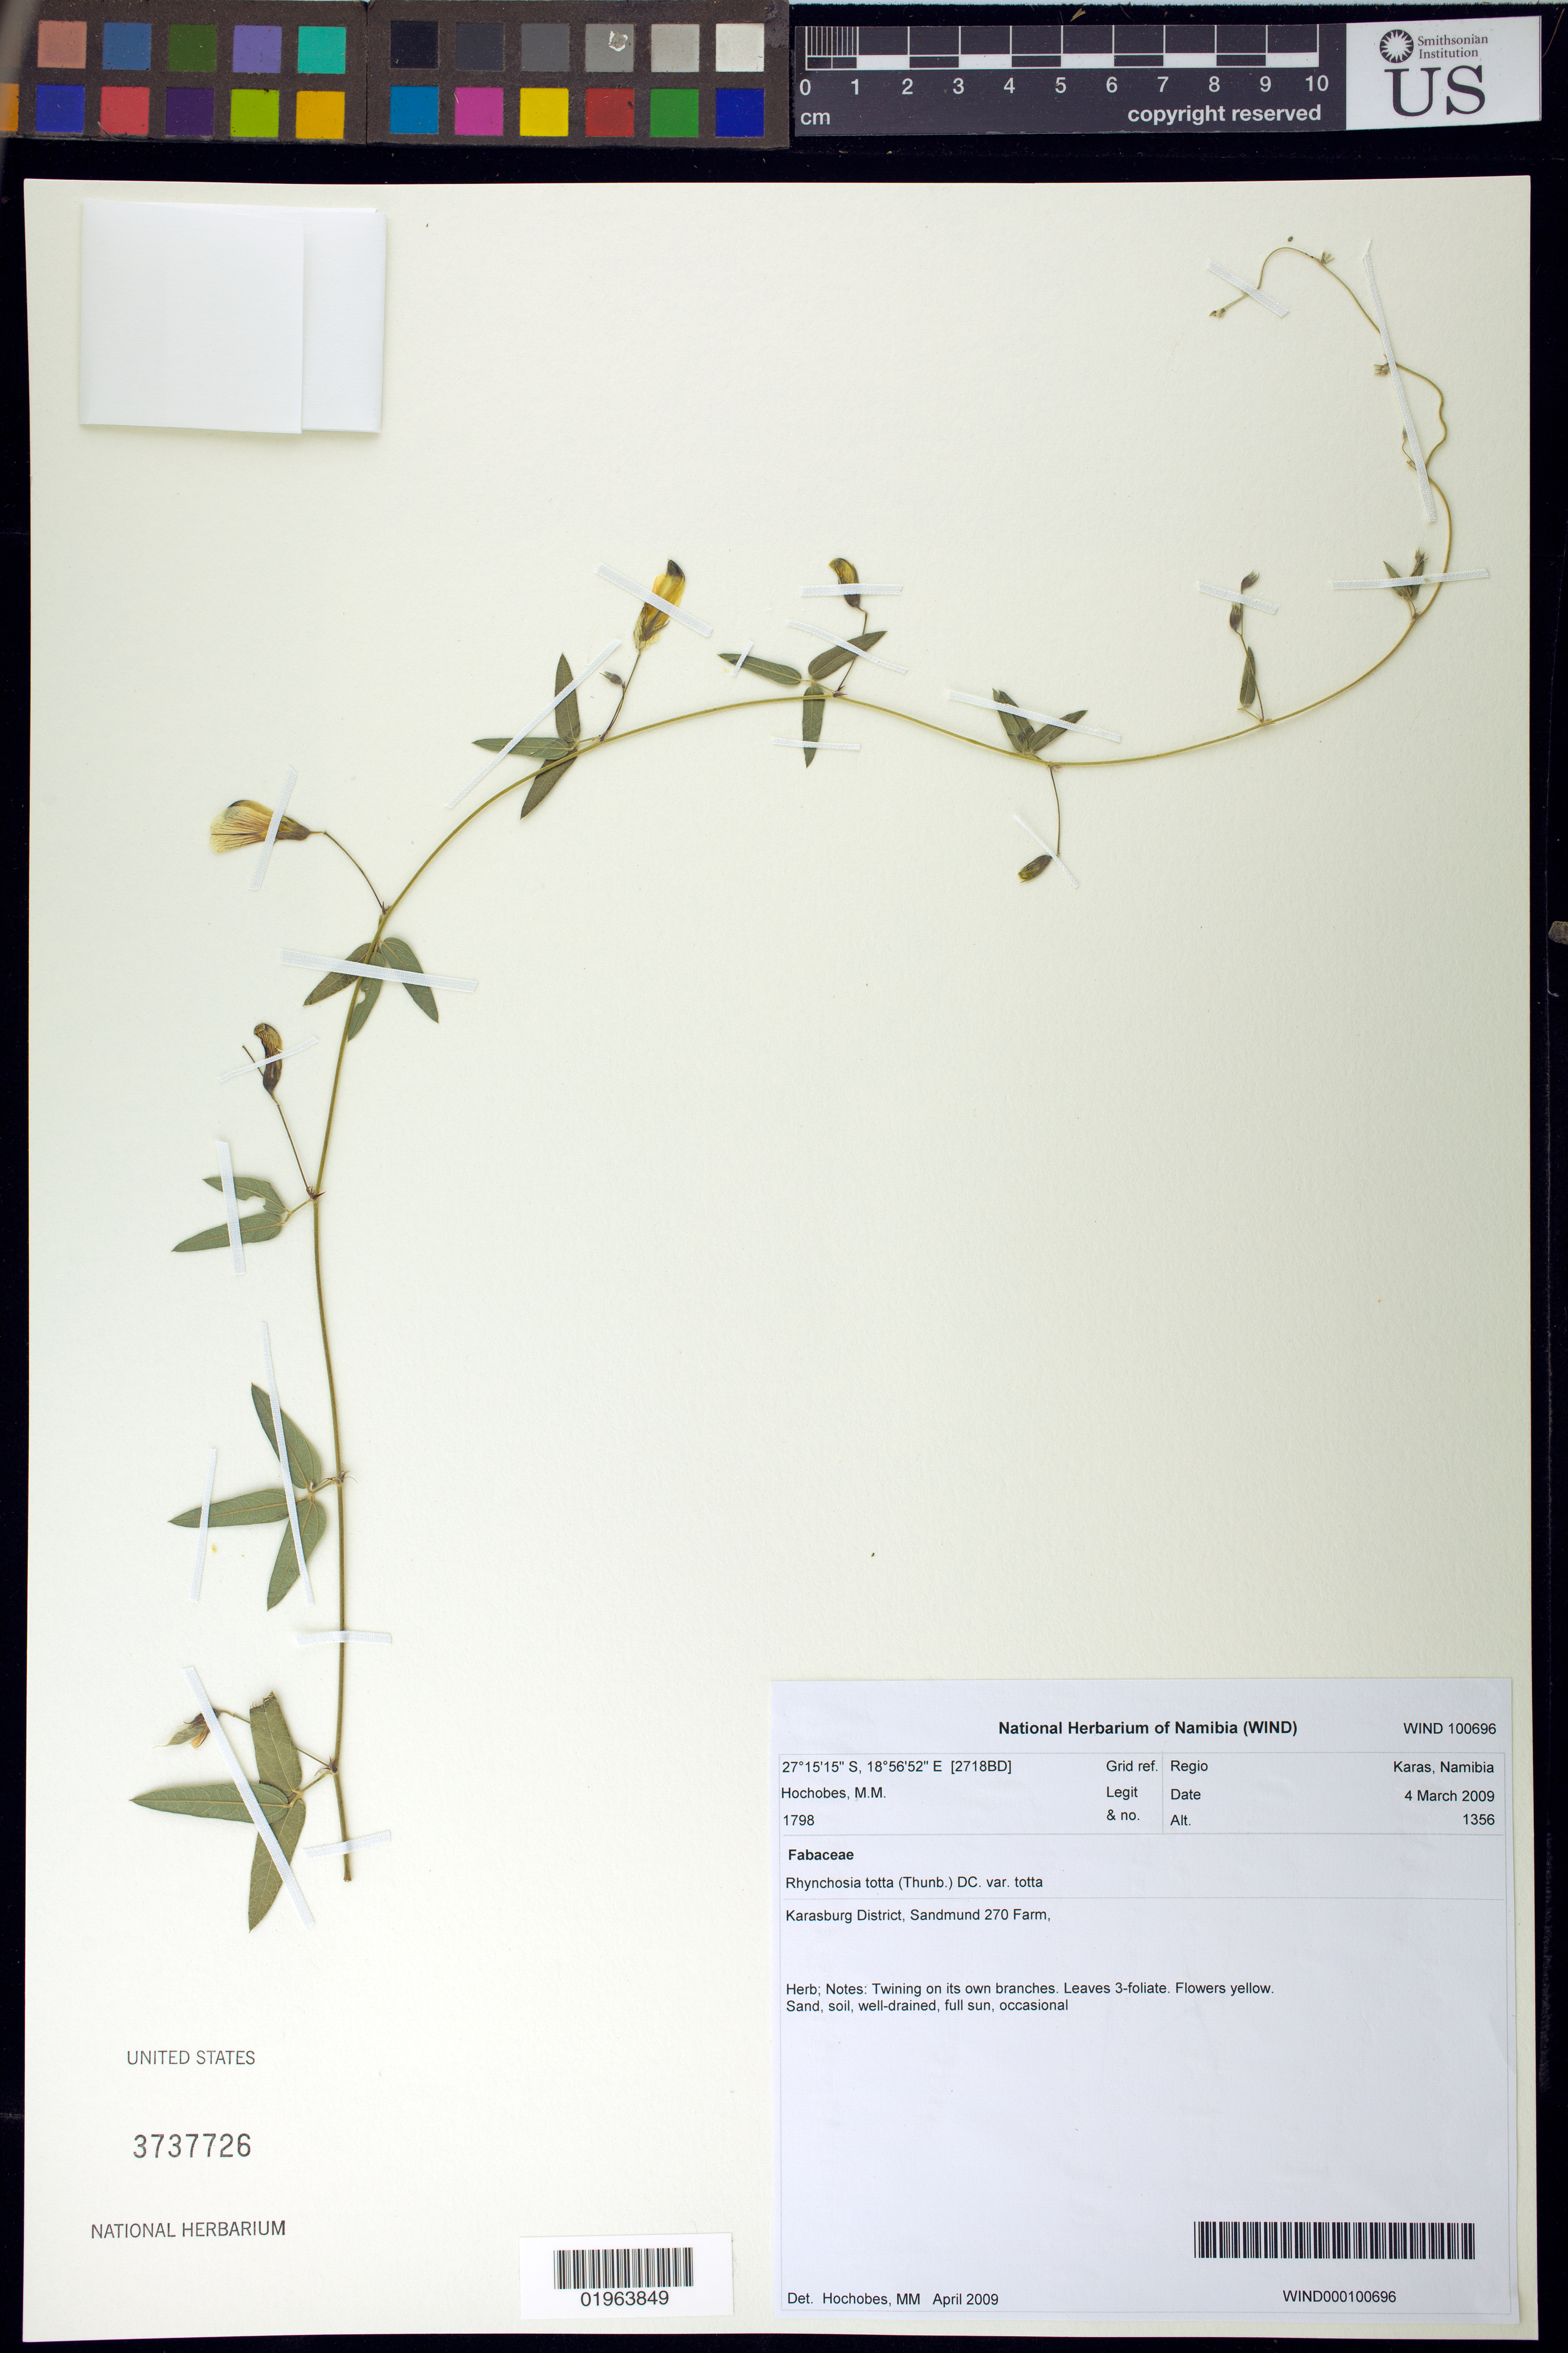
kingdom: Plantae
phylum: Tracheophyta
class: Magnoliopsida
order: Fabales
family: Fabaceae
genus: Rhynchosia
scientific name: Rhynchosia totta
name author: DC.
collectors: M. Hochobes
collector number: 1798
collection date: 2009-03-04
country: Namibia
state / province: Karas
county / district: Karasburg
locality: Sundmund 270 Farm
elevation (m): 1356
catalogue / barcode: US 3737726